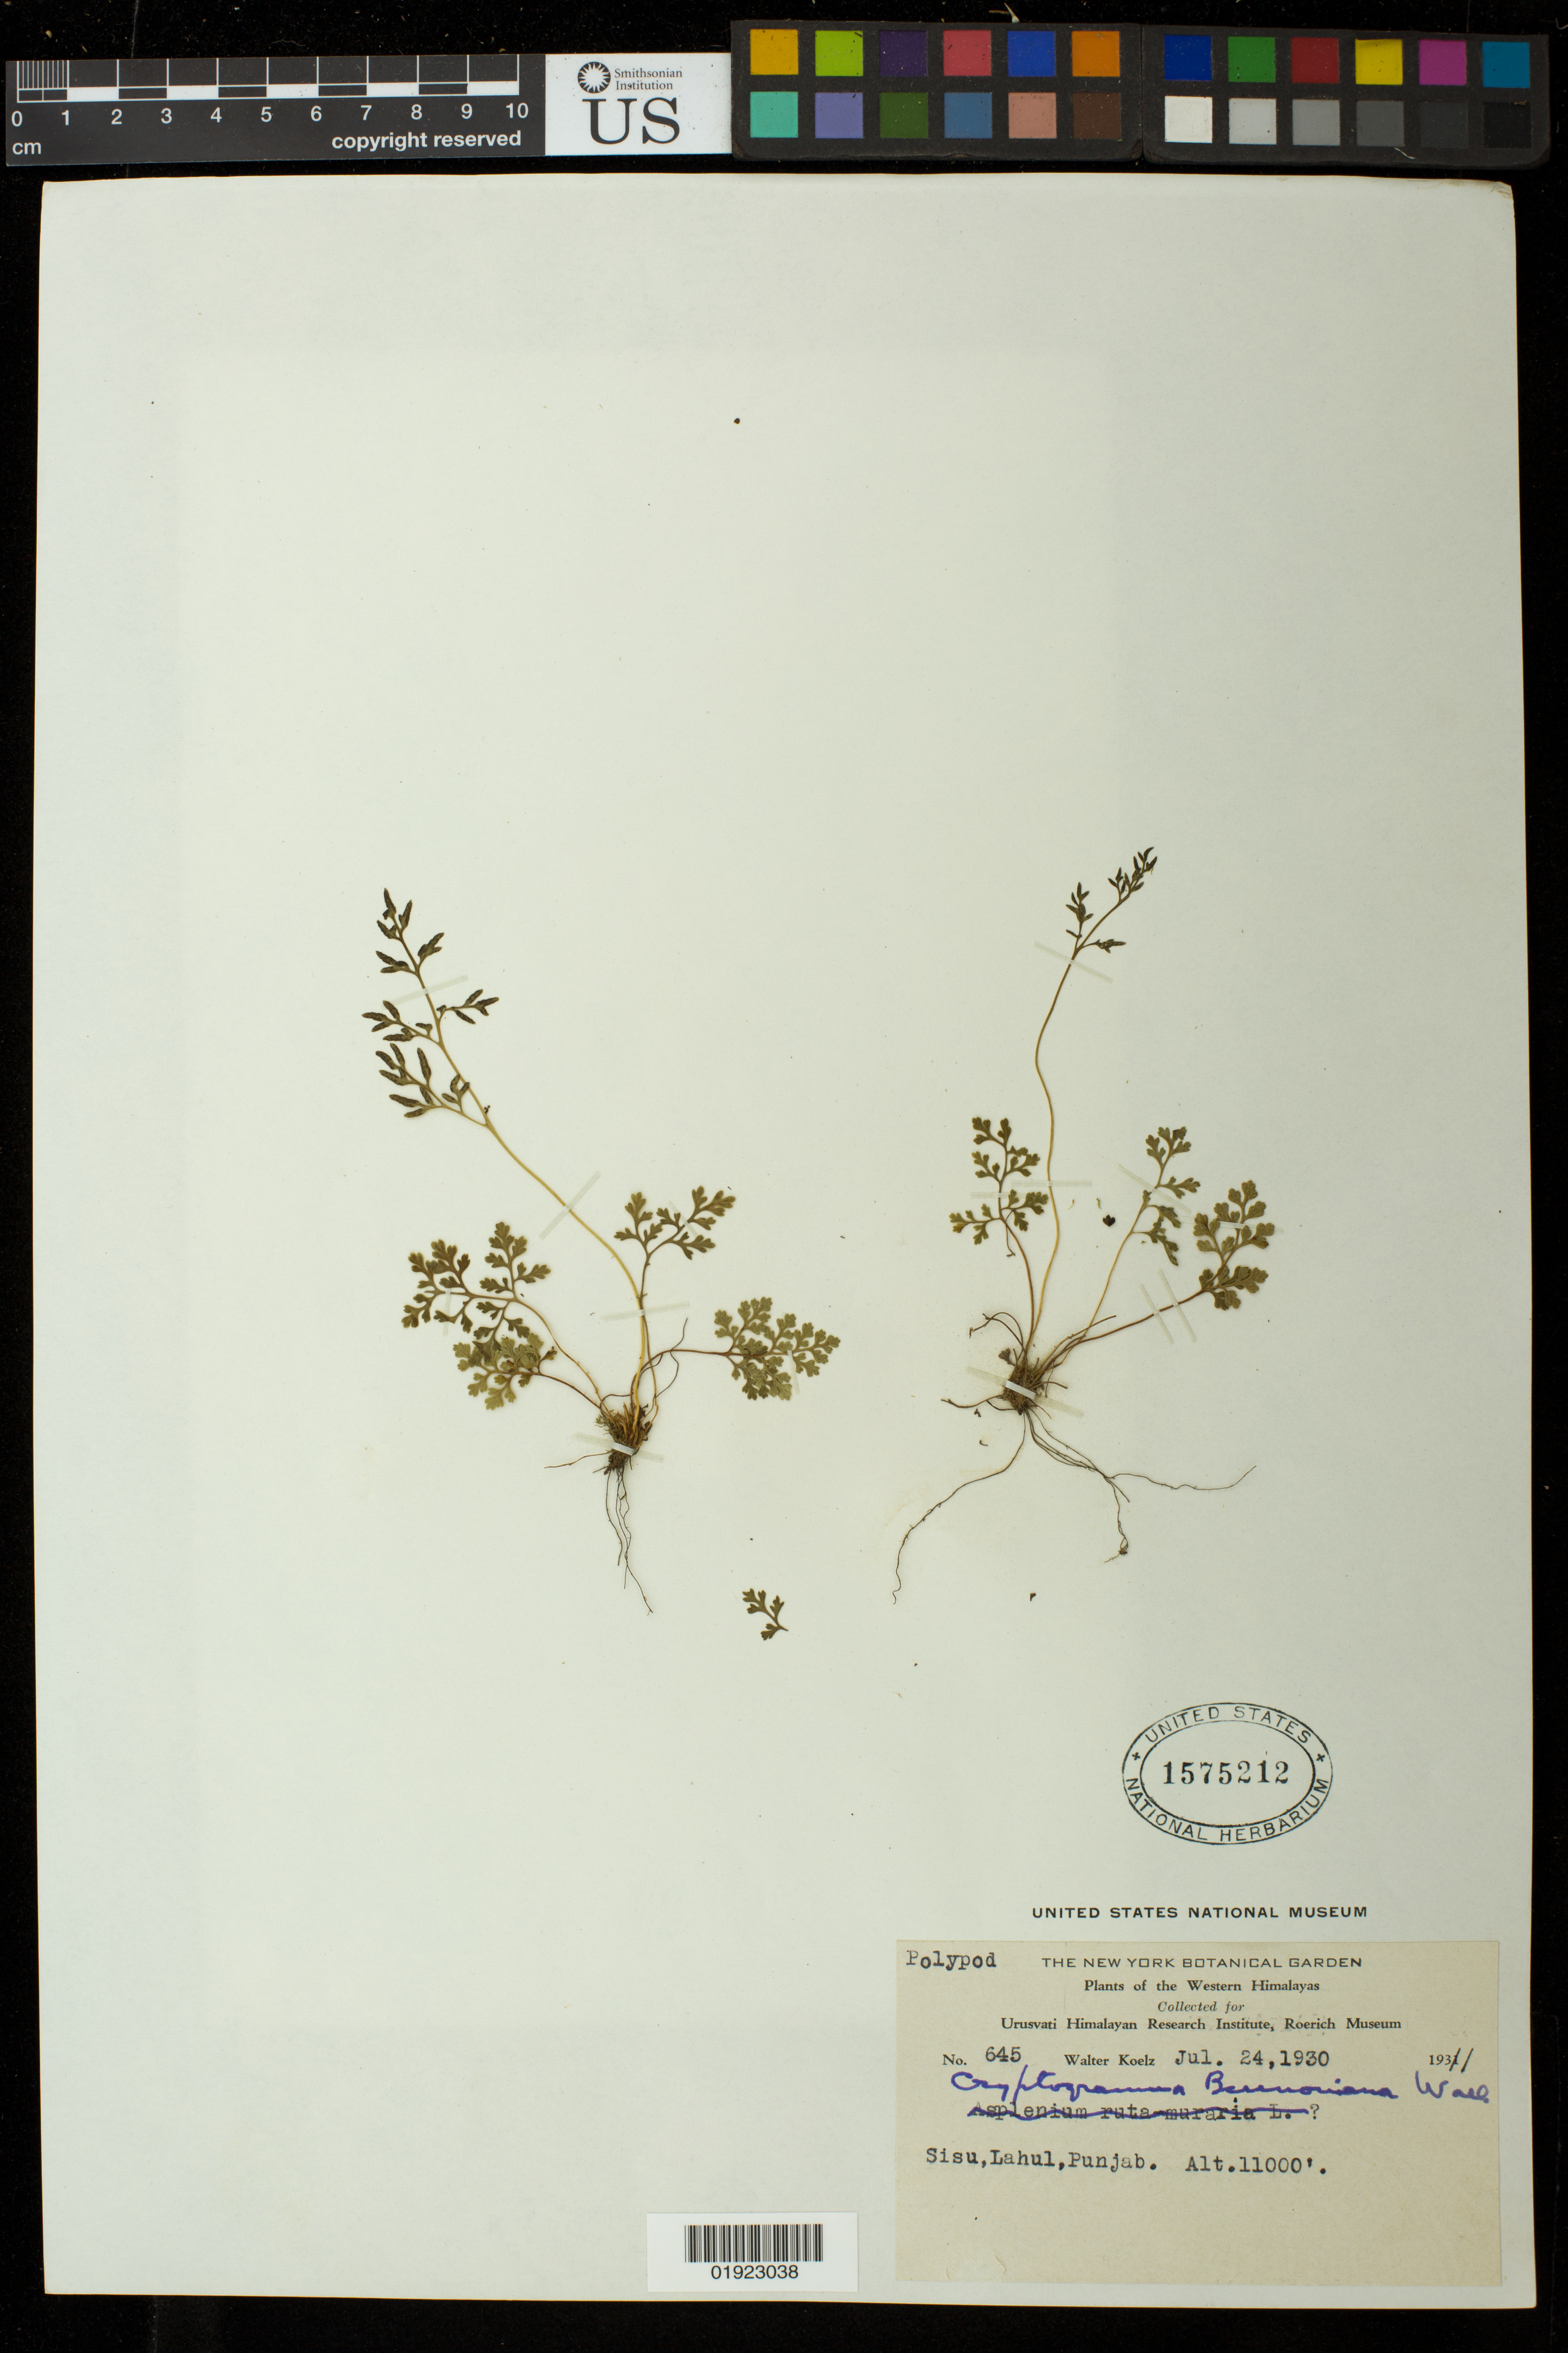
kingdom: Plantae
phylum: Tracheophyta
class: Polypodiopsida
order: Polypodiales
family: Pteridaceae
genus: Cryptogramma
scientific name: Cryptogramma brunoniana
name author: Wall. ex Hook. & Grev.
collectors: W. N. Koelz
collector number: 645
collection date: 1930-07-24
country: India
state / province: Punjab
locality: Western Himalayas. Sisu, Lahul.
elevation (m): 3353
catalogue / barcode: US 1575212